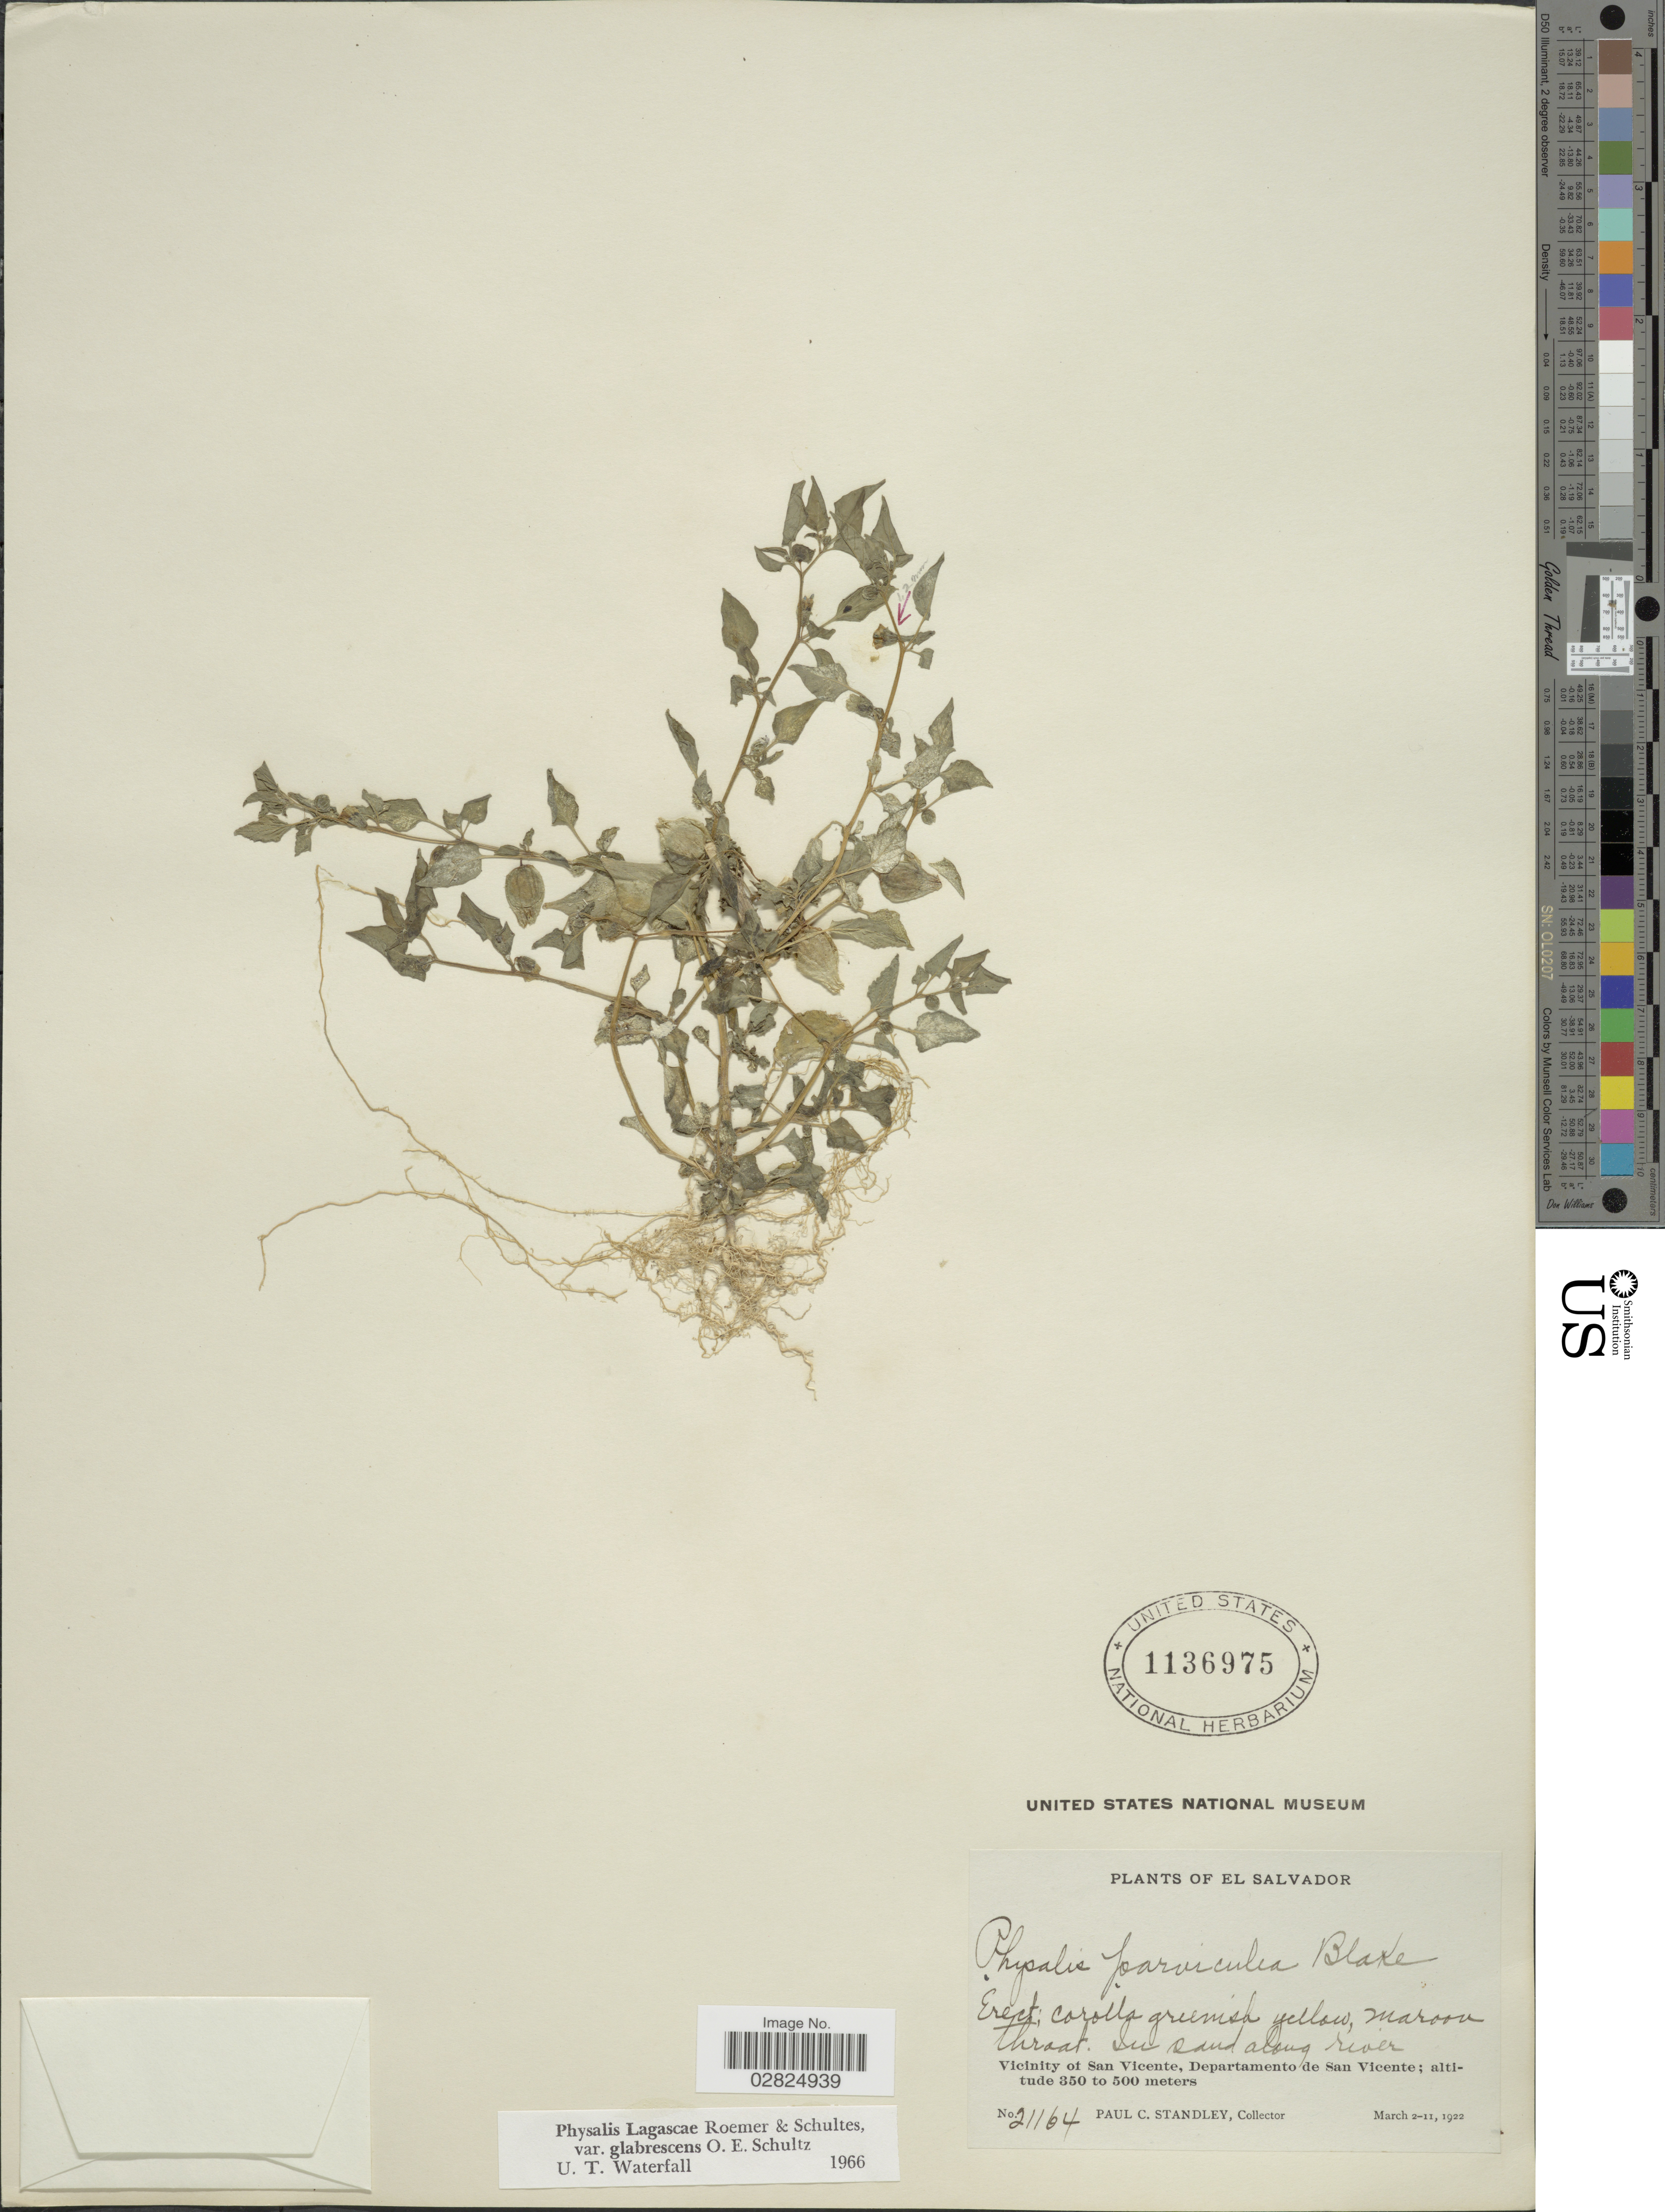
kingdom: Plantae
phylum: Tracheophyta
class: Magnoliopsida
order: Solanales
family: Solanaceae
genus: Physalis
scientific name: Physalis lagascae var. glabrescens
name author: O.E. Schulz in Urb.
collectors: P. C. Standley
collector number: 21164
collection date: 1922-03-02/1922-03-11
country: El Salvador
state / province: San Vincente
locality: In sand along river. Vicinity of San Vicente, Departamento de San Vicente.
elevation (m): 350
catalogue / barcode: US 1136975